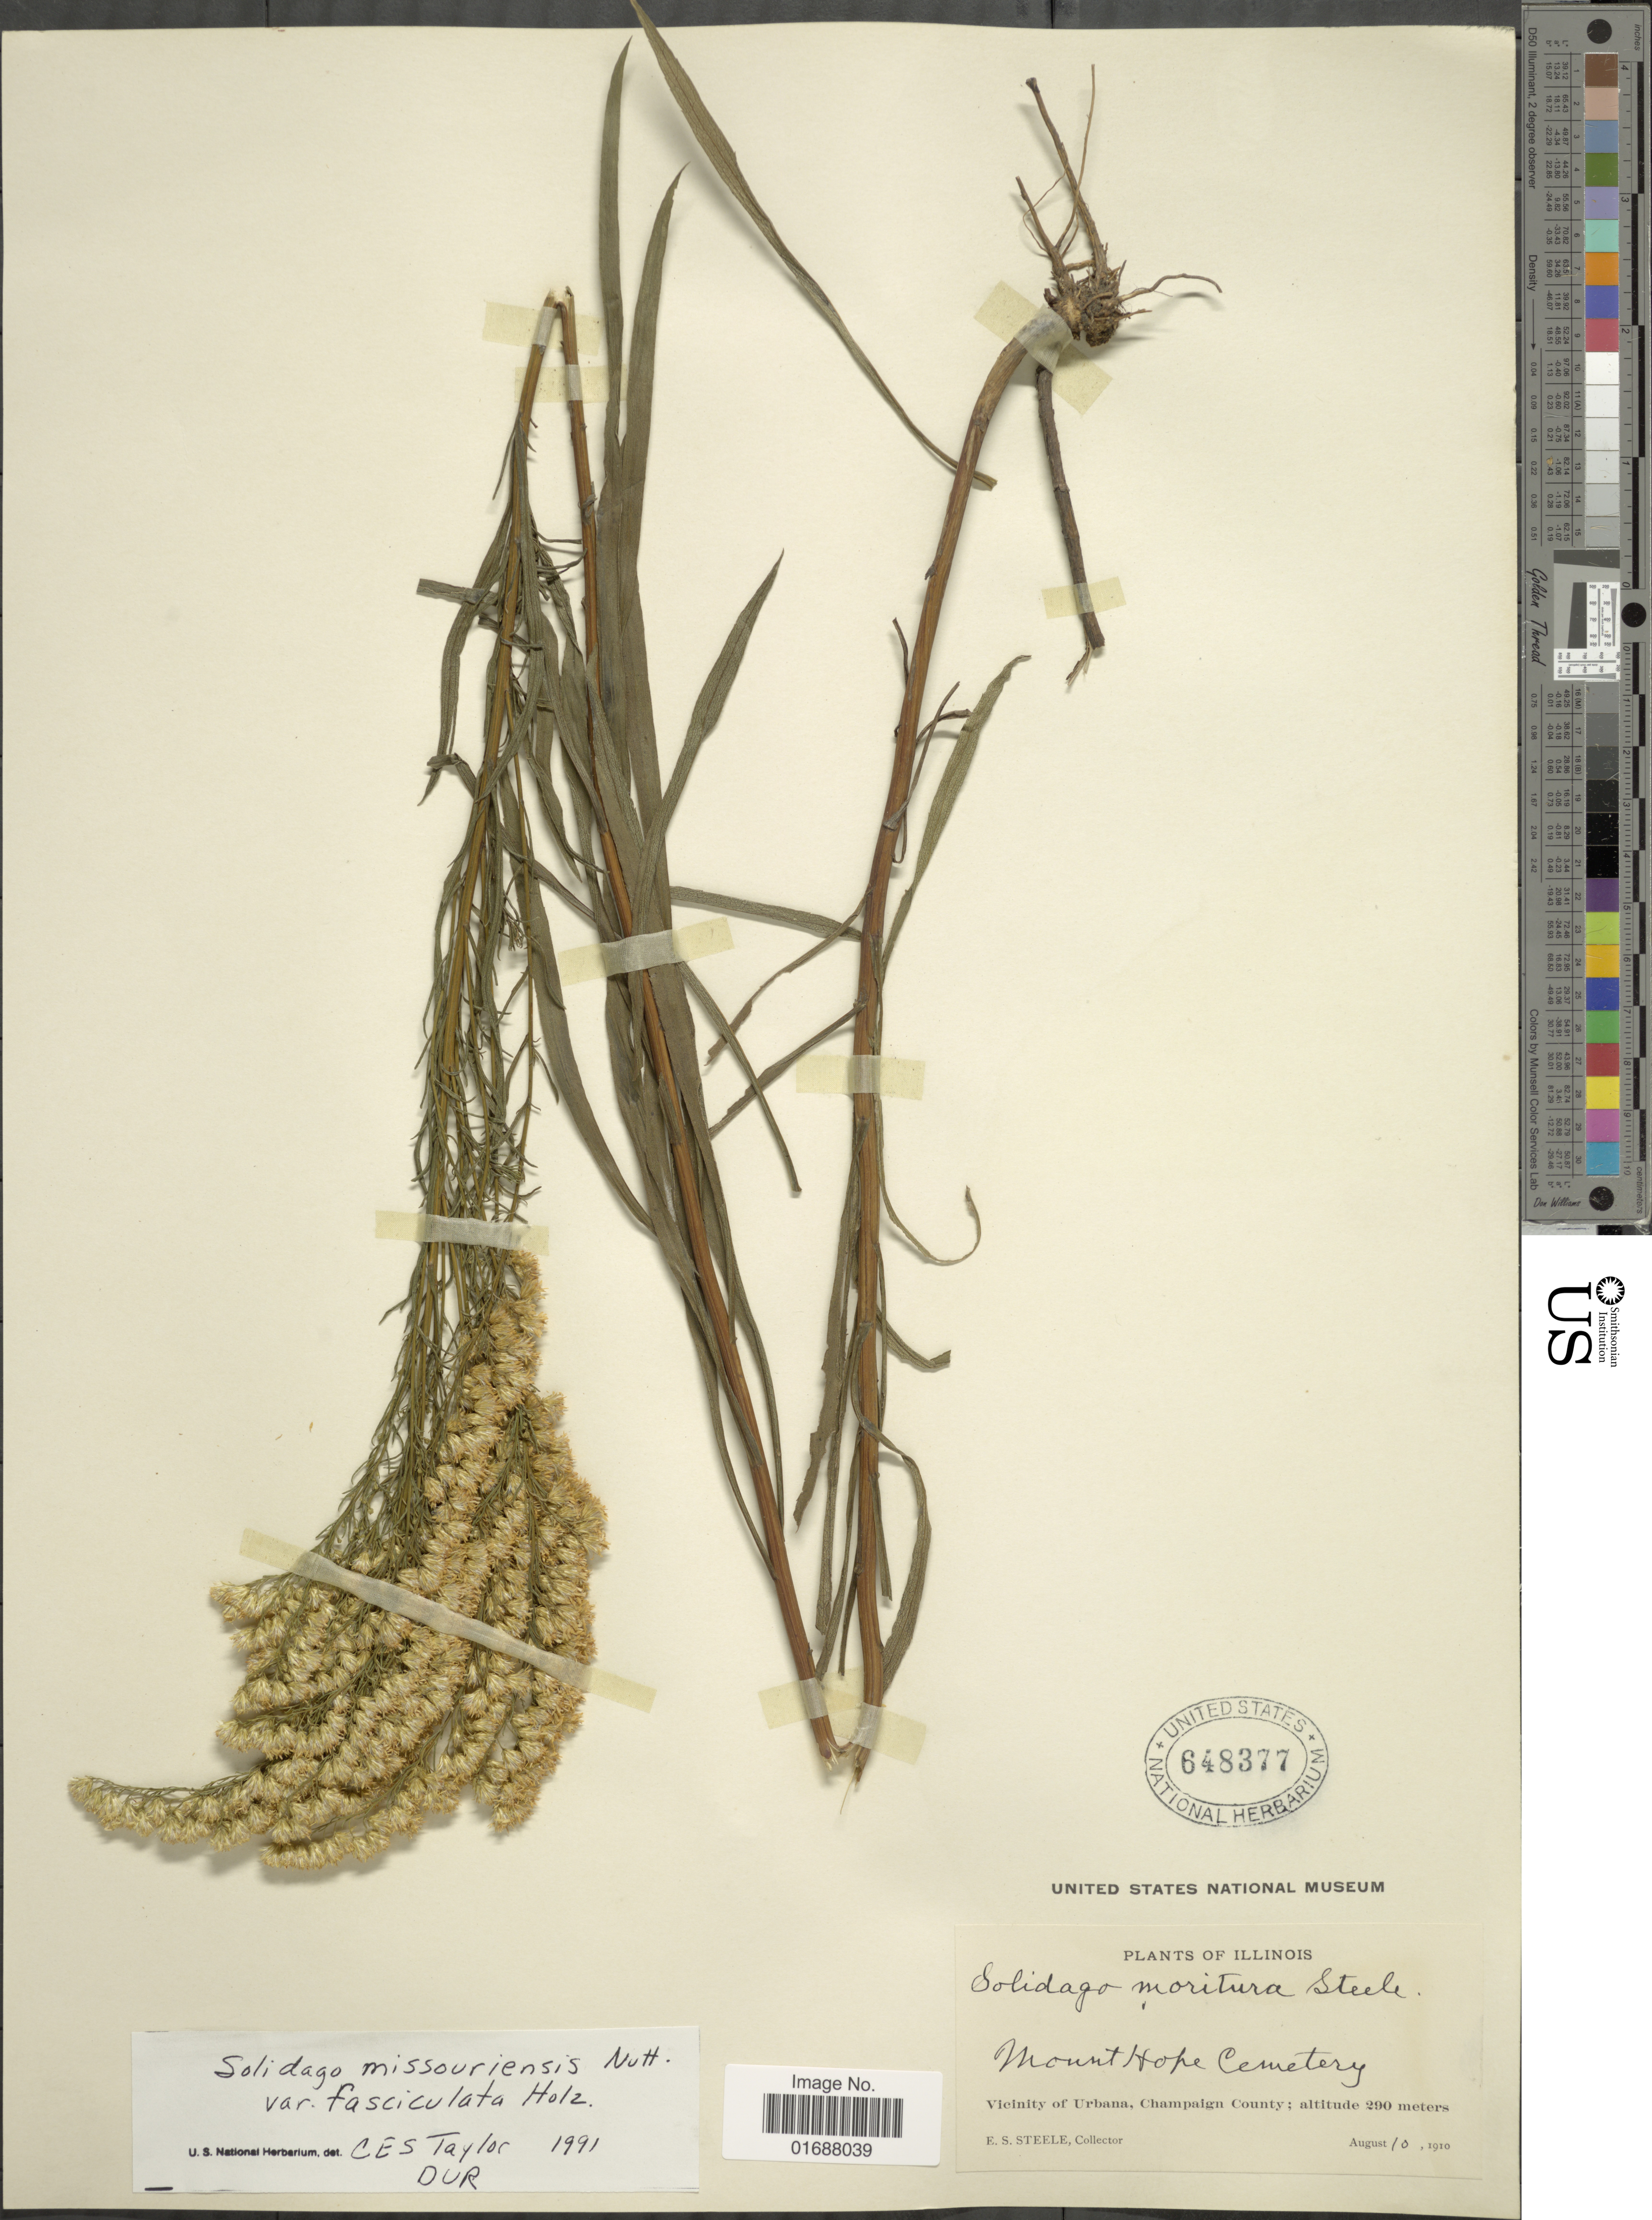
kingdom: Plantae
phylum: Tracheophyta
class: Magnoliopsida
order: Asterales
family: Asteraceae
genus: Solidago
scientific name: Solidago missouriensis var. fasciculata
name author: Holz.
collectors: E. Steele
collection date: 1910-08-10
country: United States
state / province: Illinois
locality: Mount Hope Cemetery, Vicinity of Urbana, Champaign County.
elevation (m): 290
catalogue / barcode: US 648377